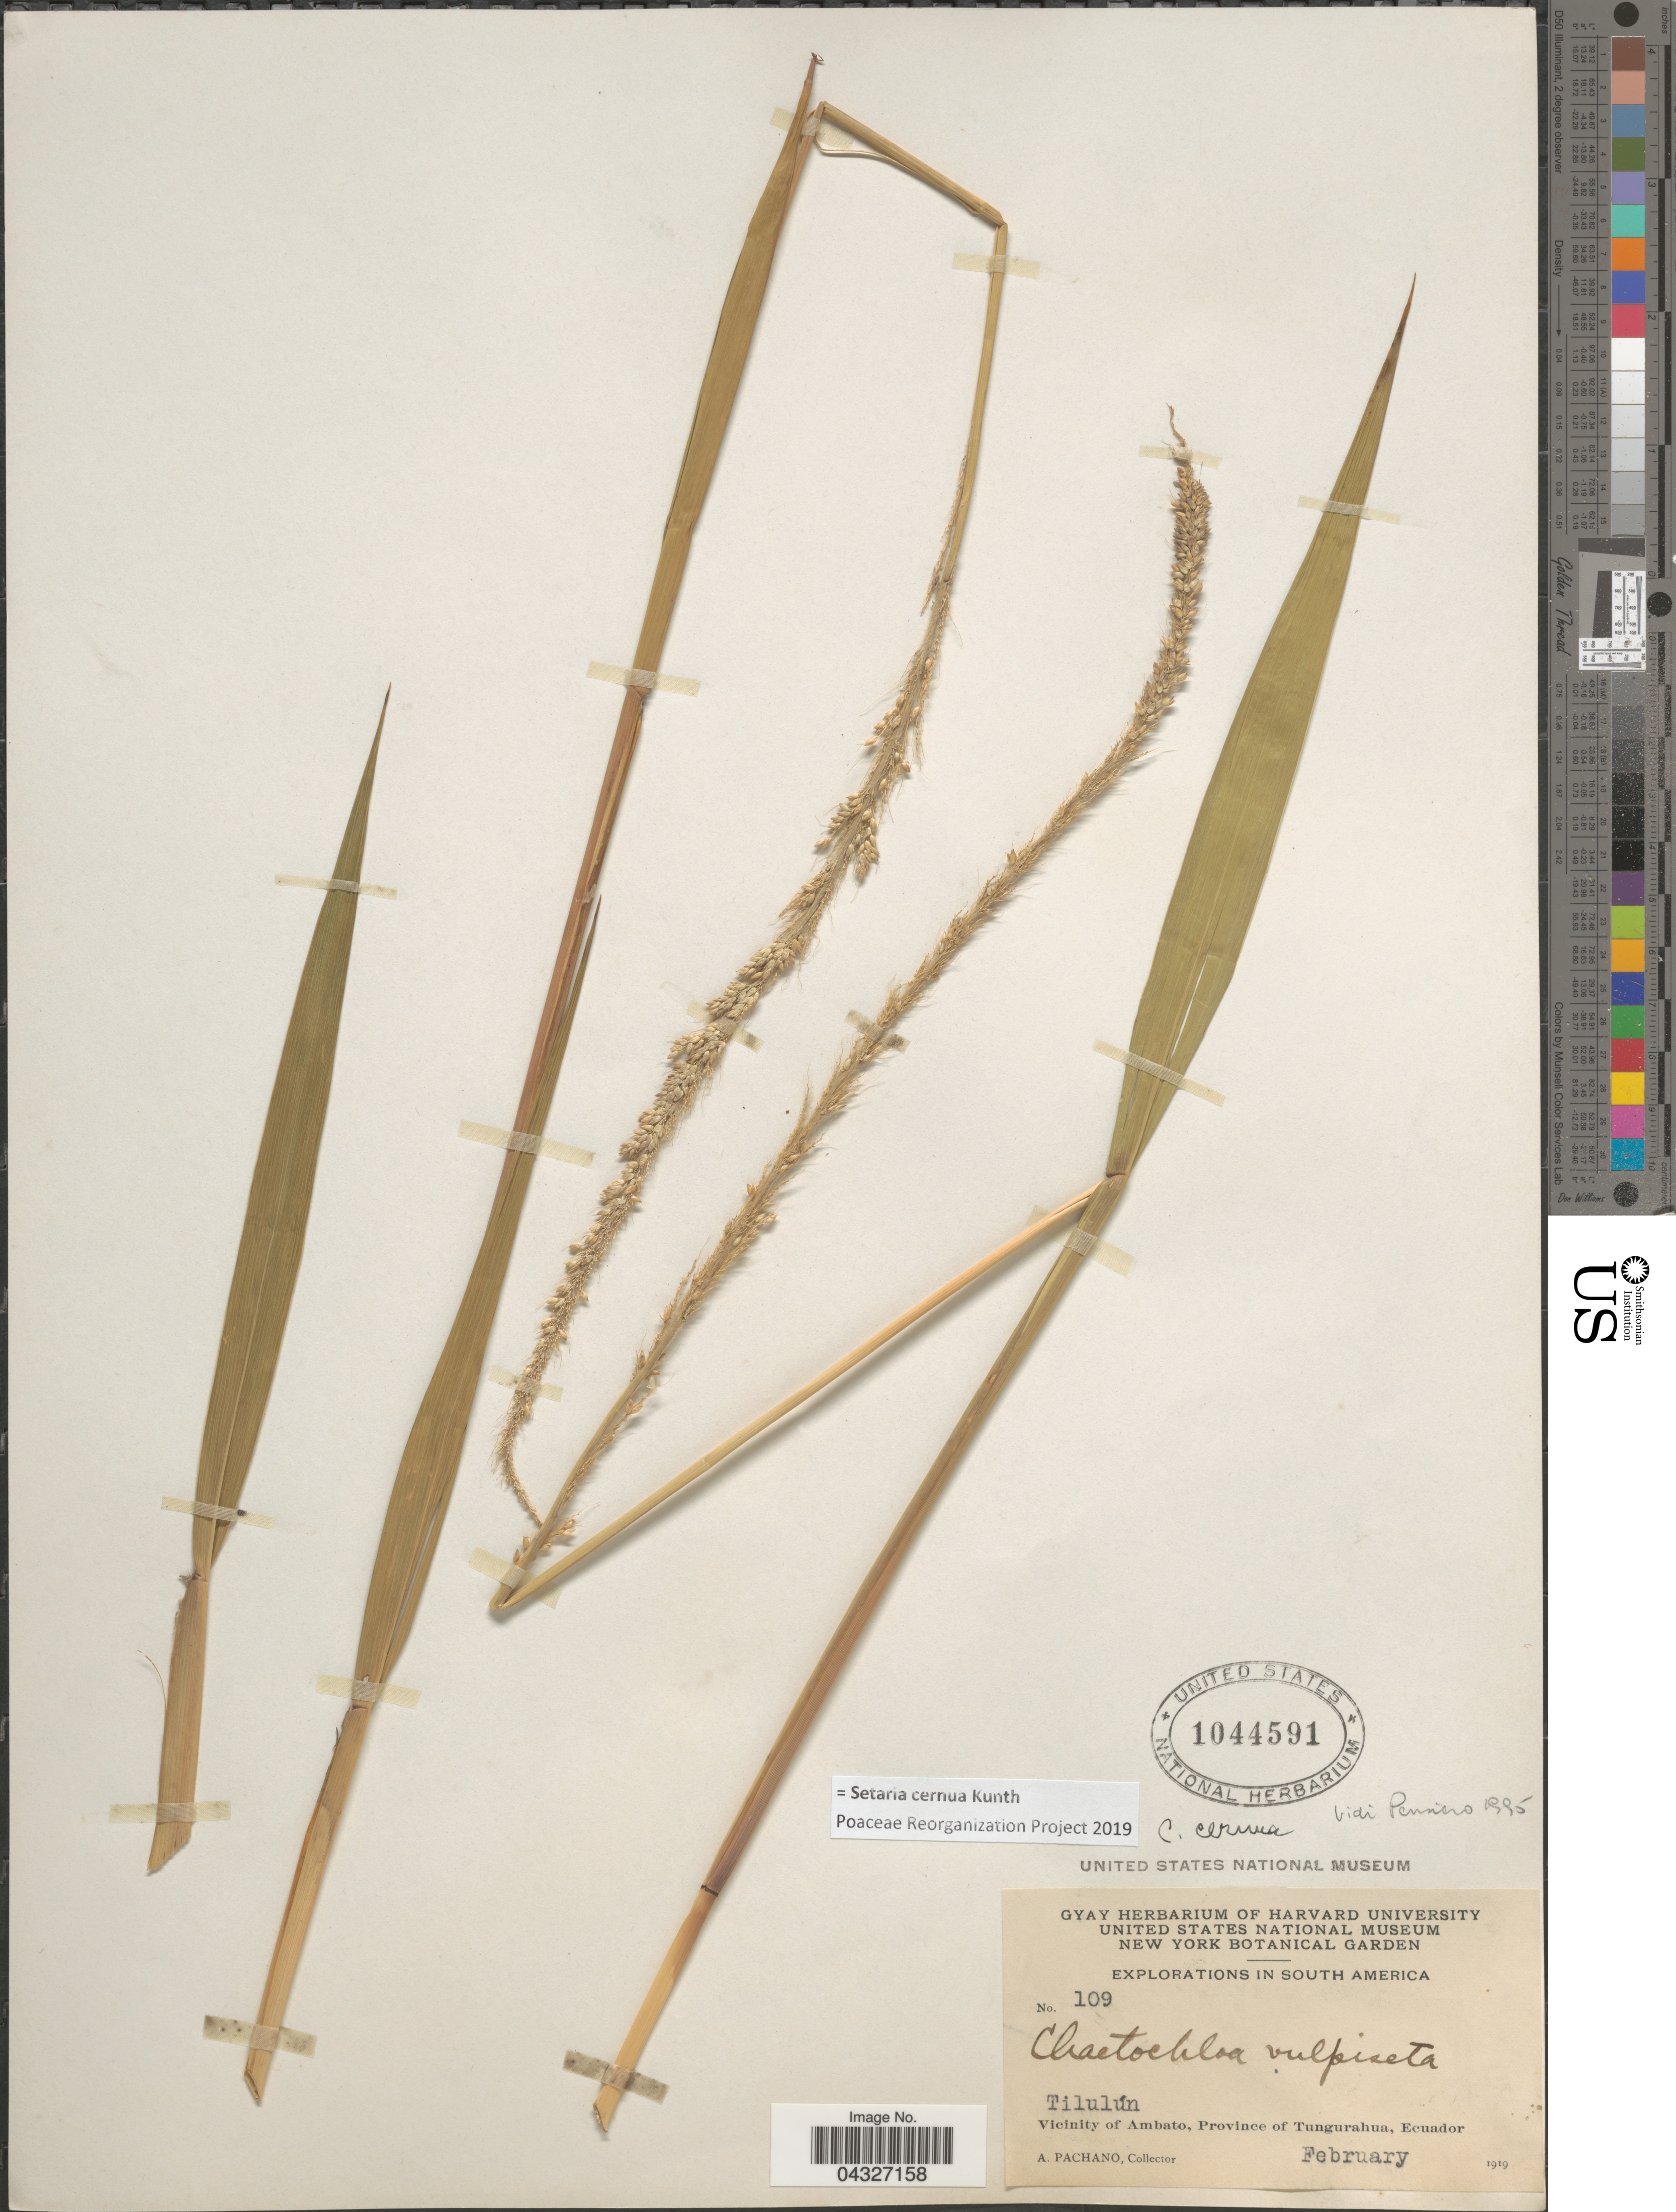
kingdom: Plantae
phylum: Tracheophyta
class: Liliopsida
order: Poales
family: Poaceae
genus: Setaria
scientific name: Setaria cernua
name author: Kunth in Humb.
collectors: A. Pachano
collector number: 109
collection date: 1919-02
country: Ecuador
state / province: Tungurahua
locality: Explorations in South America. Tilulún. Vicinity of Ambato.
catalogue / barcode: US 1044591